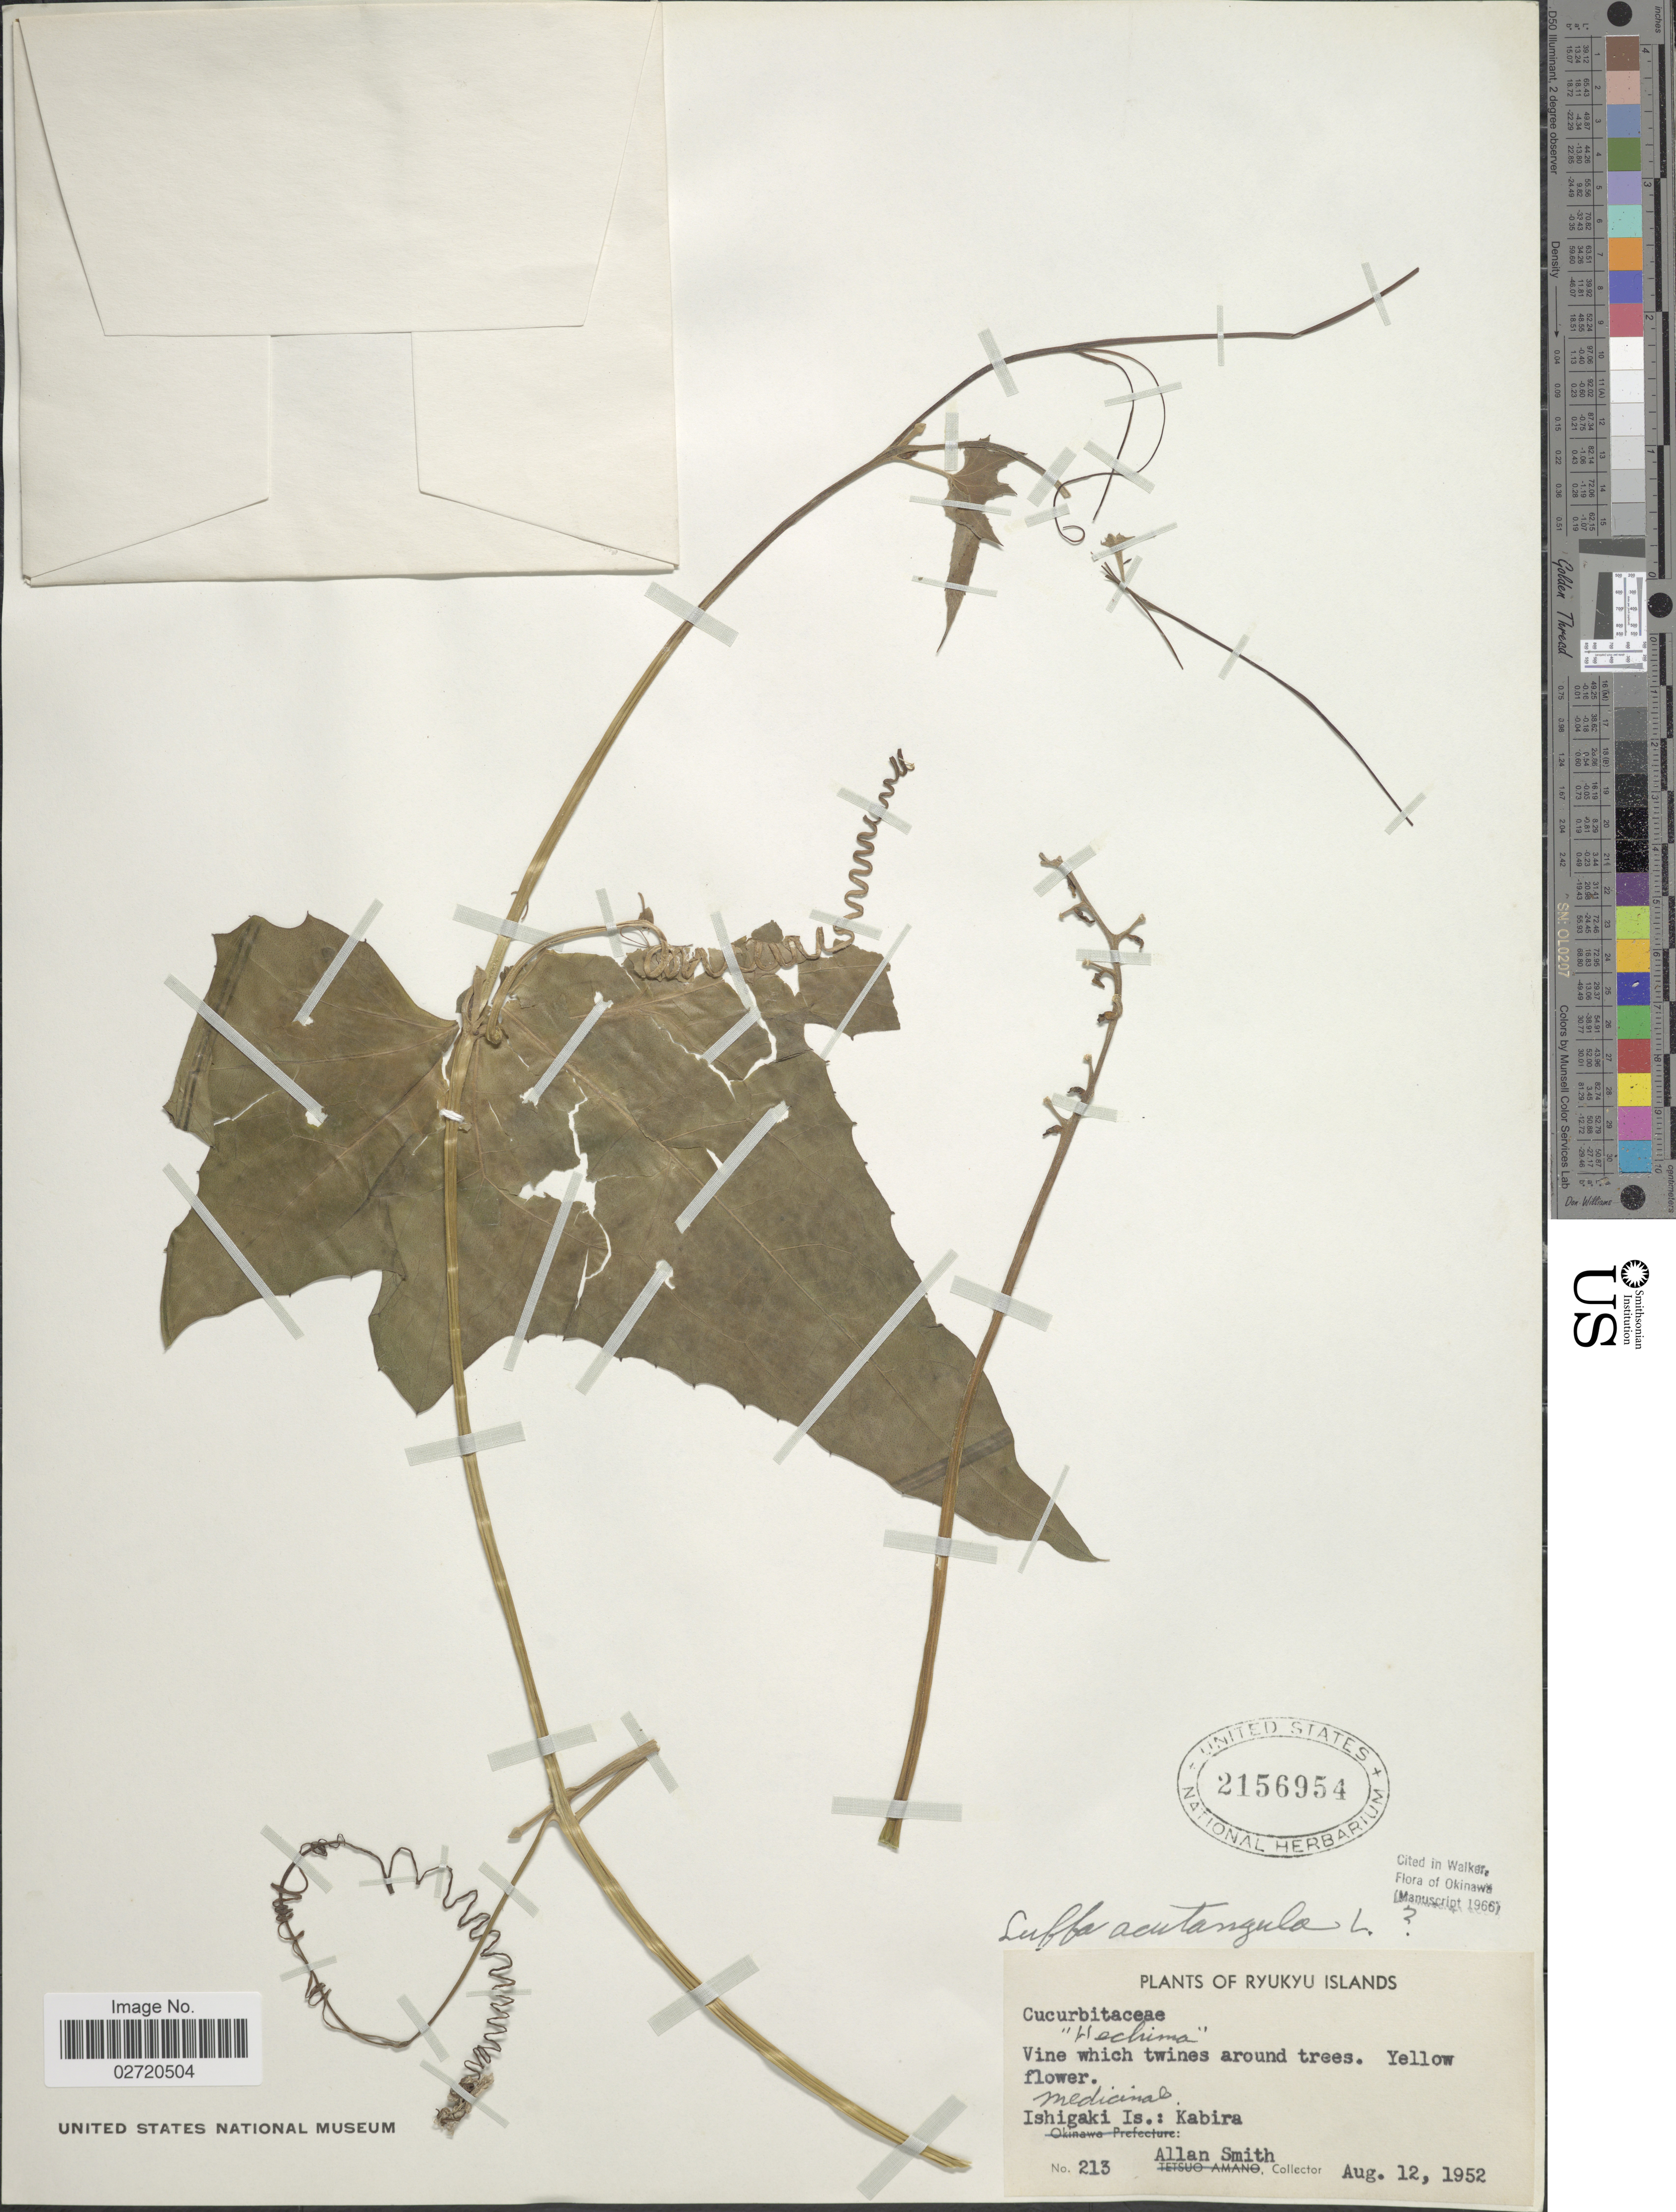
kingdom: Plantae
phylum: Tracheophyta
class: Magnoliopsida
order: Cucurbitales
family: Cucurbitaceae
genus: Luffa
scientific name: Luffa acutangula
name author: (L.) Roxb.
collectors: A. Smith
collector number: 213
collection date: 1952-08-12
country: Japan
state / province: Okinawa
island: Ishigaki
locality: Kabira.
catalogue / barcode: US 2156954